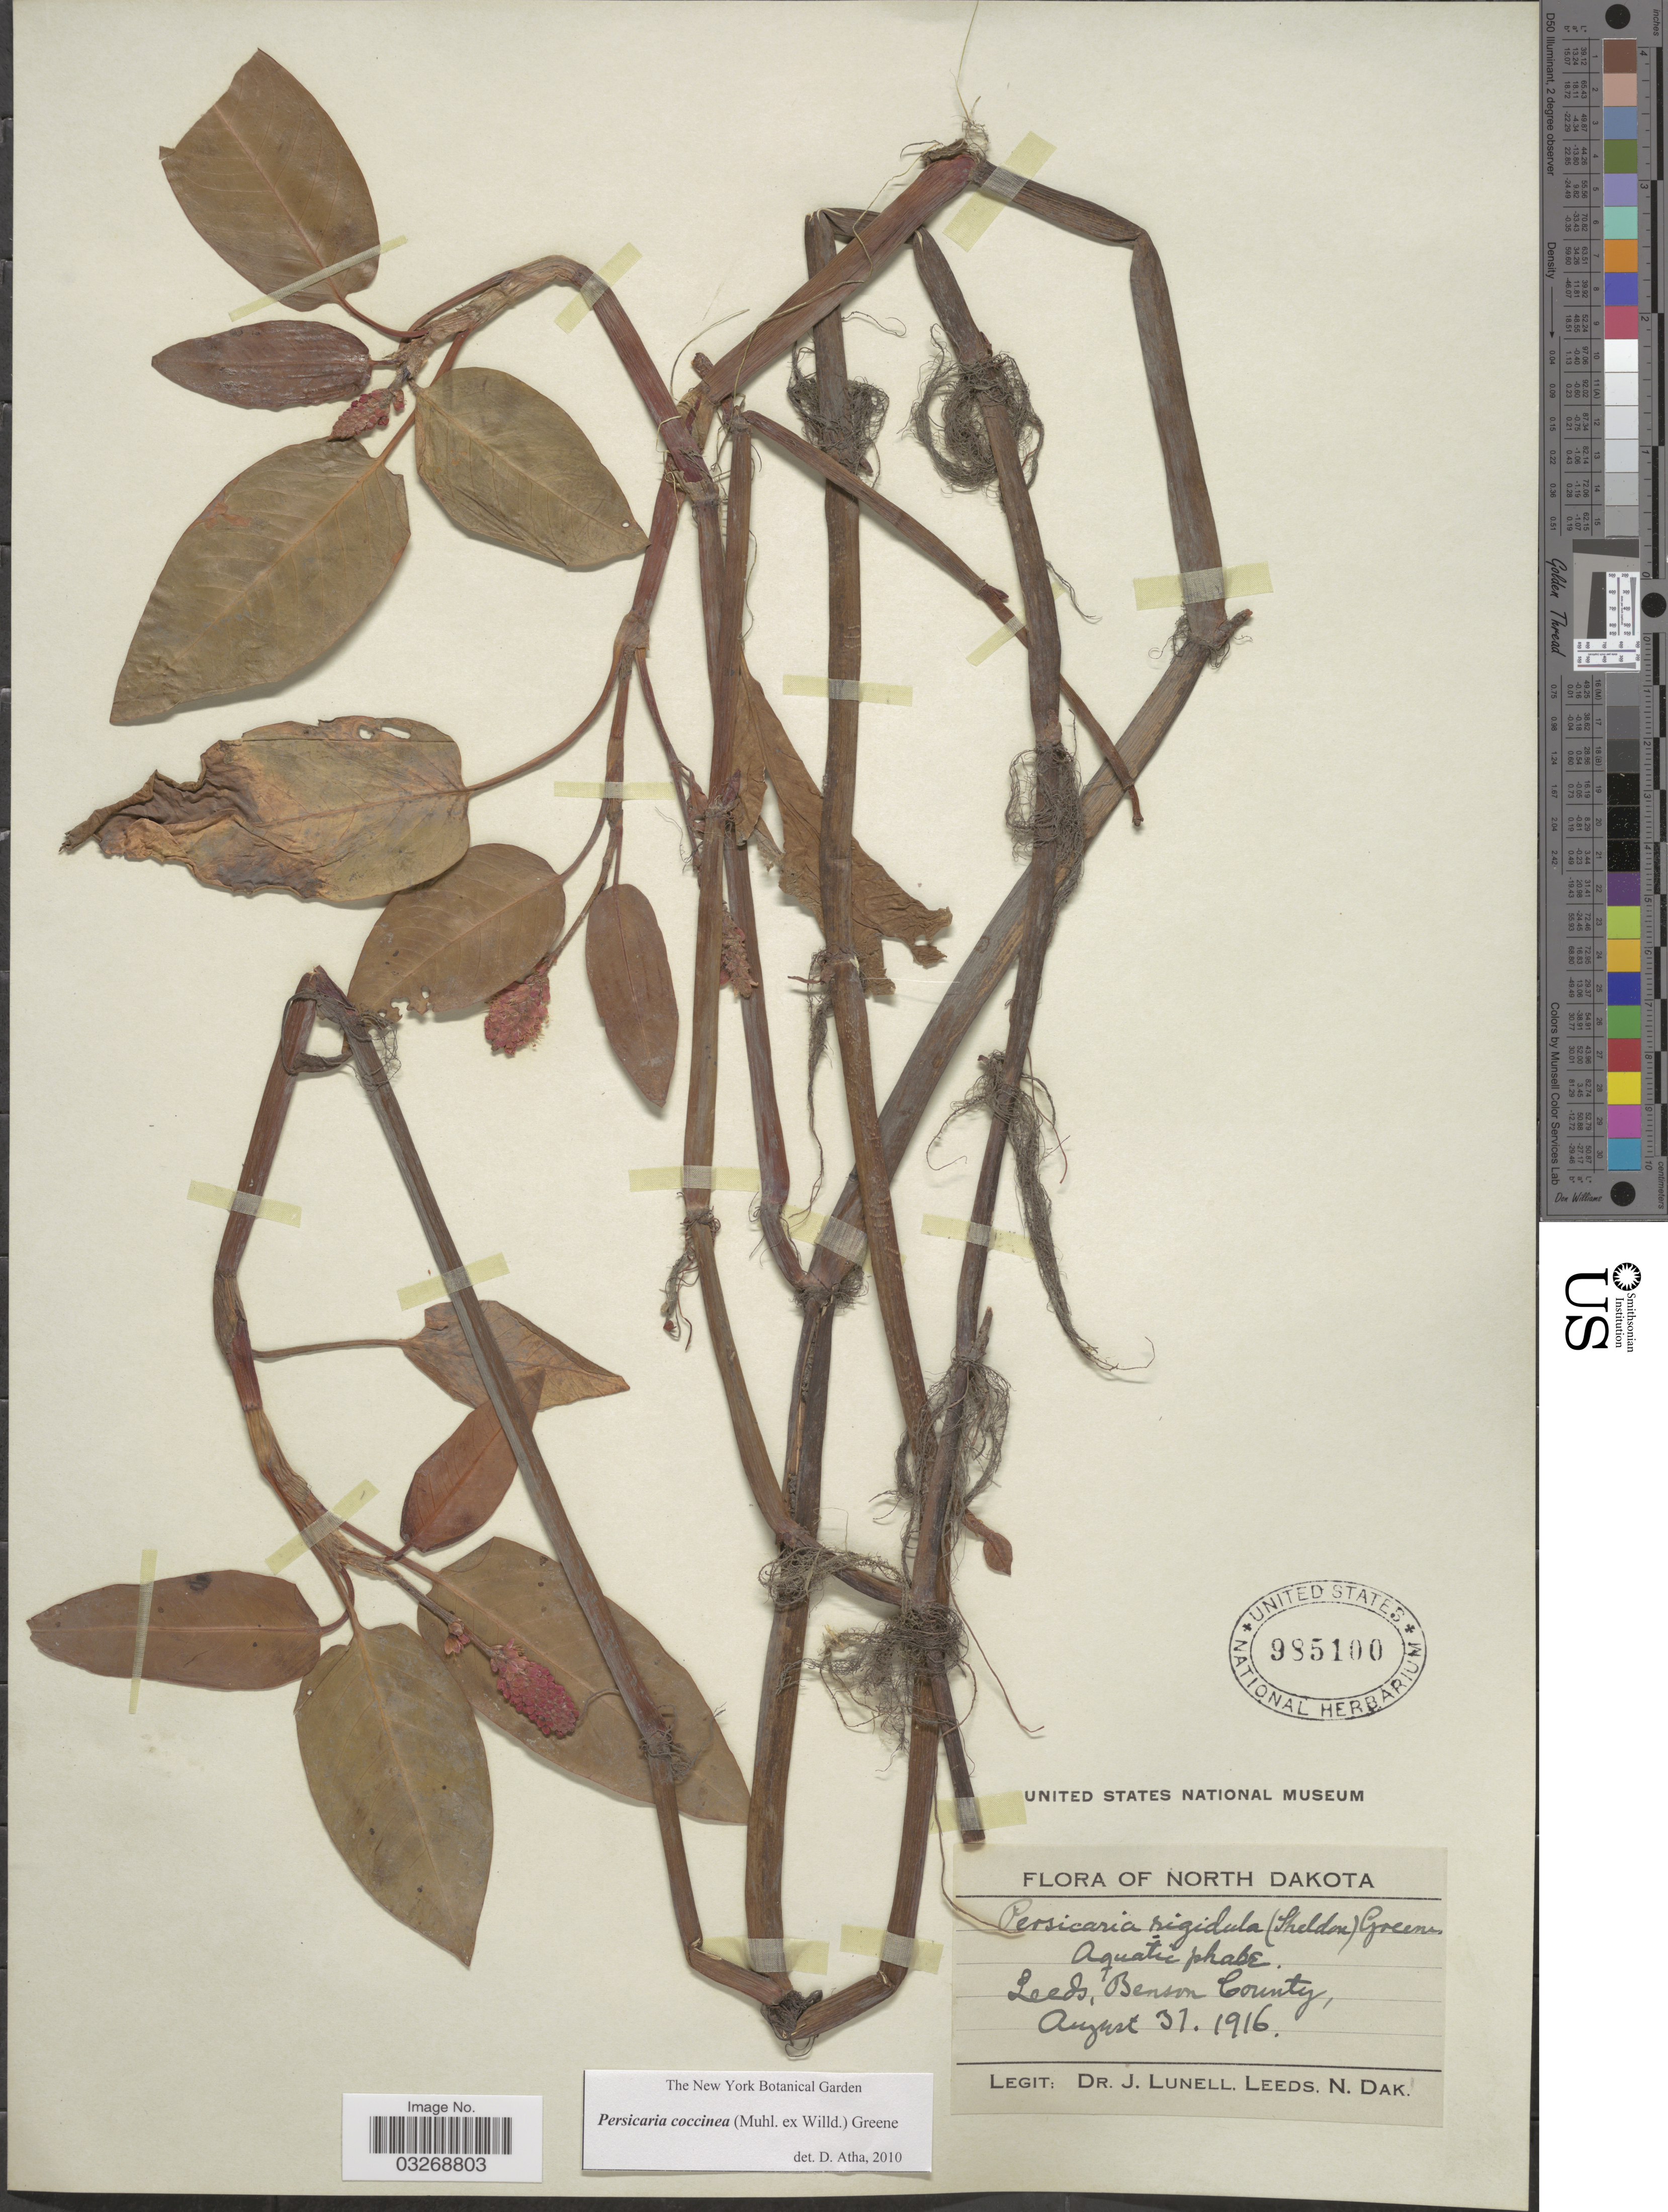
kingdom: Plantae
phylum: Tracheophyta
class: Magnoliopsida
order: Caryophyllales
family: Polygonaceae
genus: Persicaria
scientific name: Persicaria coccinea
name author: (Muhl. ex Willd.) Greene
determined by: Atha, D. E.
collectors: J. Lunell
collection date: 1916-08-31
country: United States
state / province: North Dakota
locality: Leeds, Benson County.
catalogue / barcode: US 985100